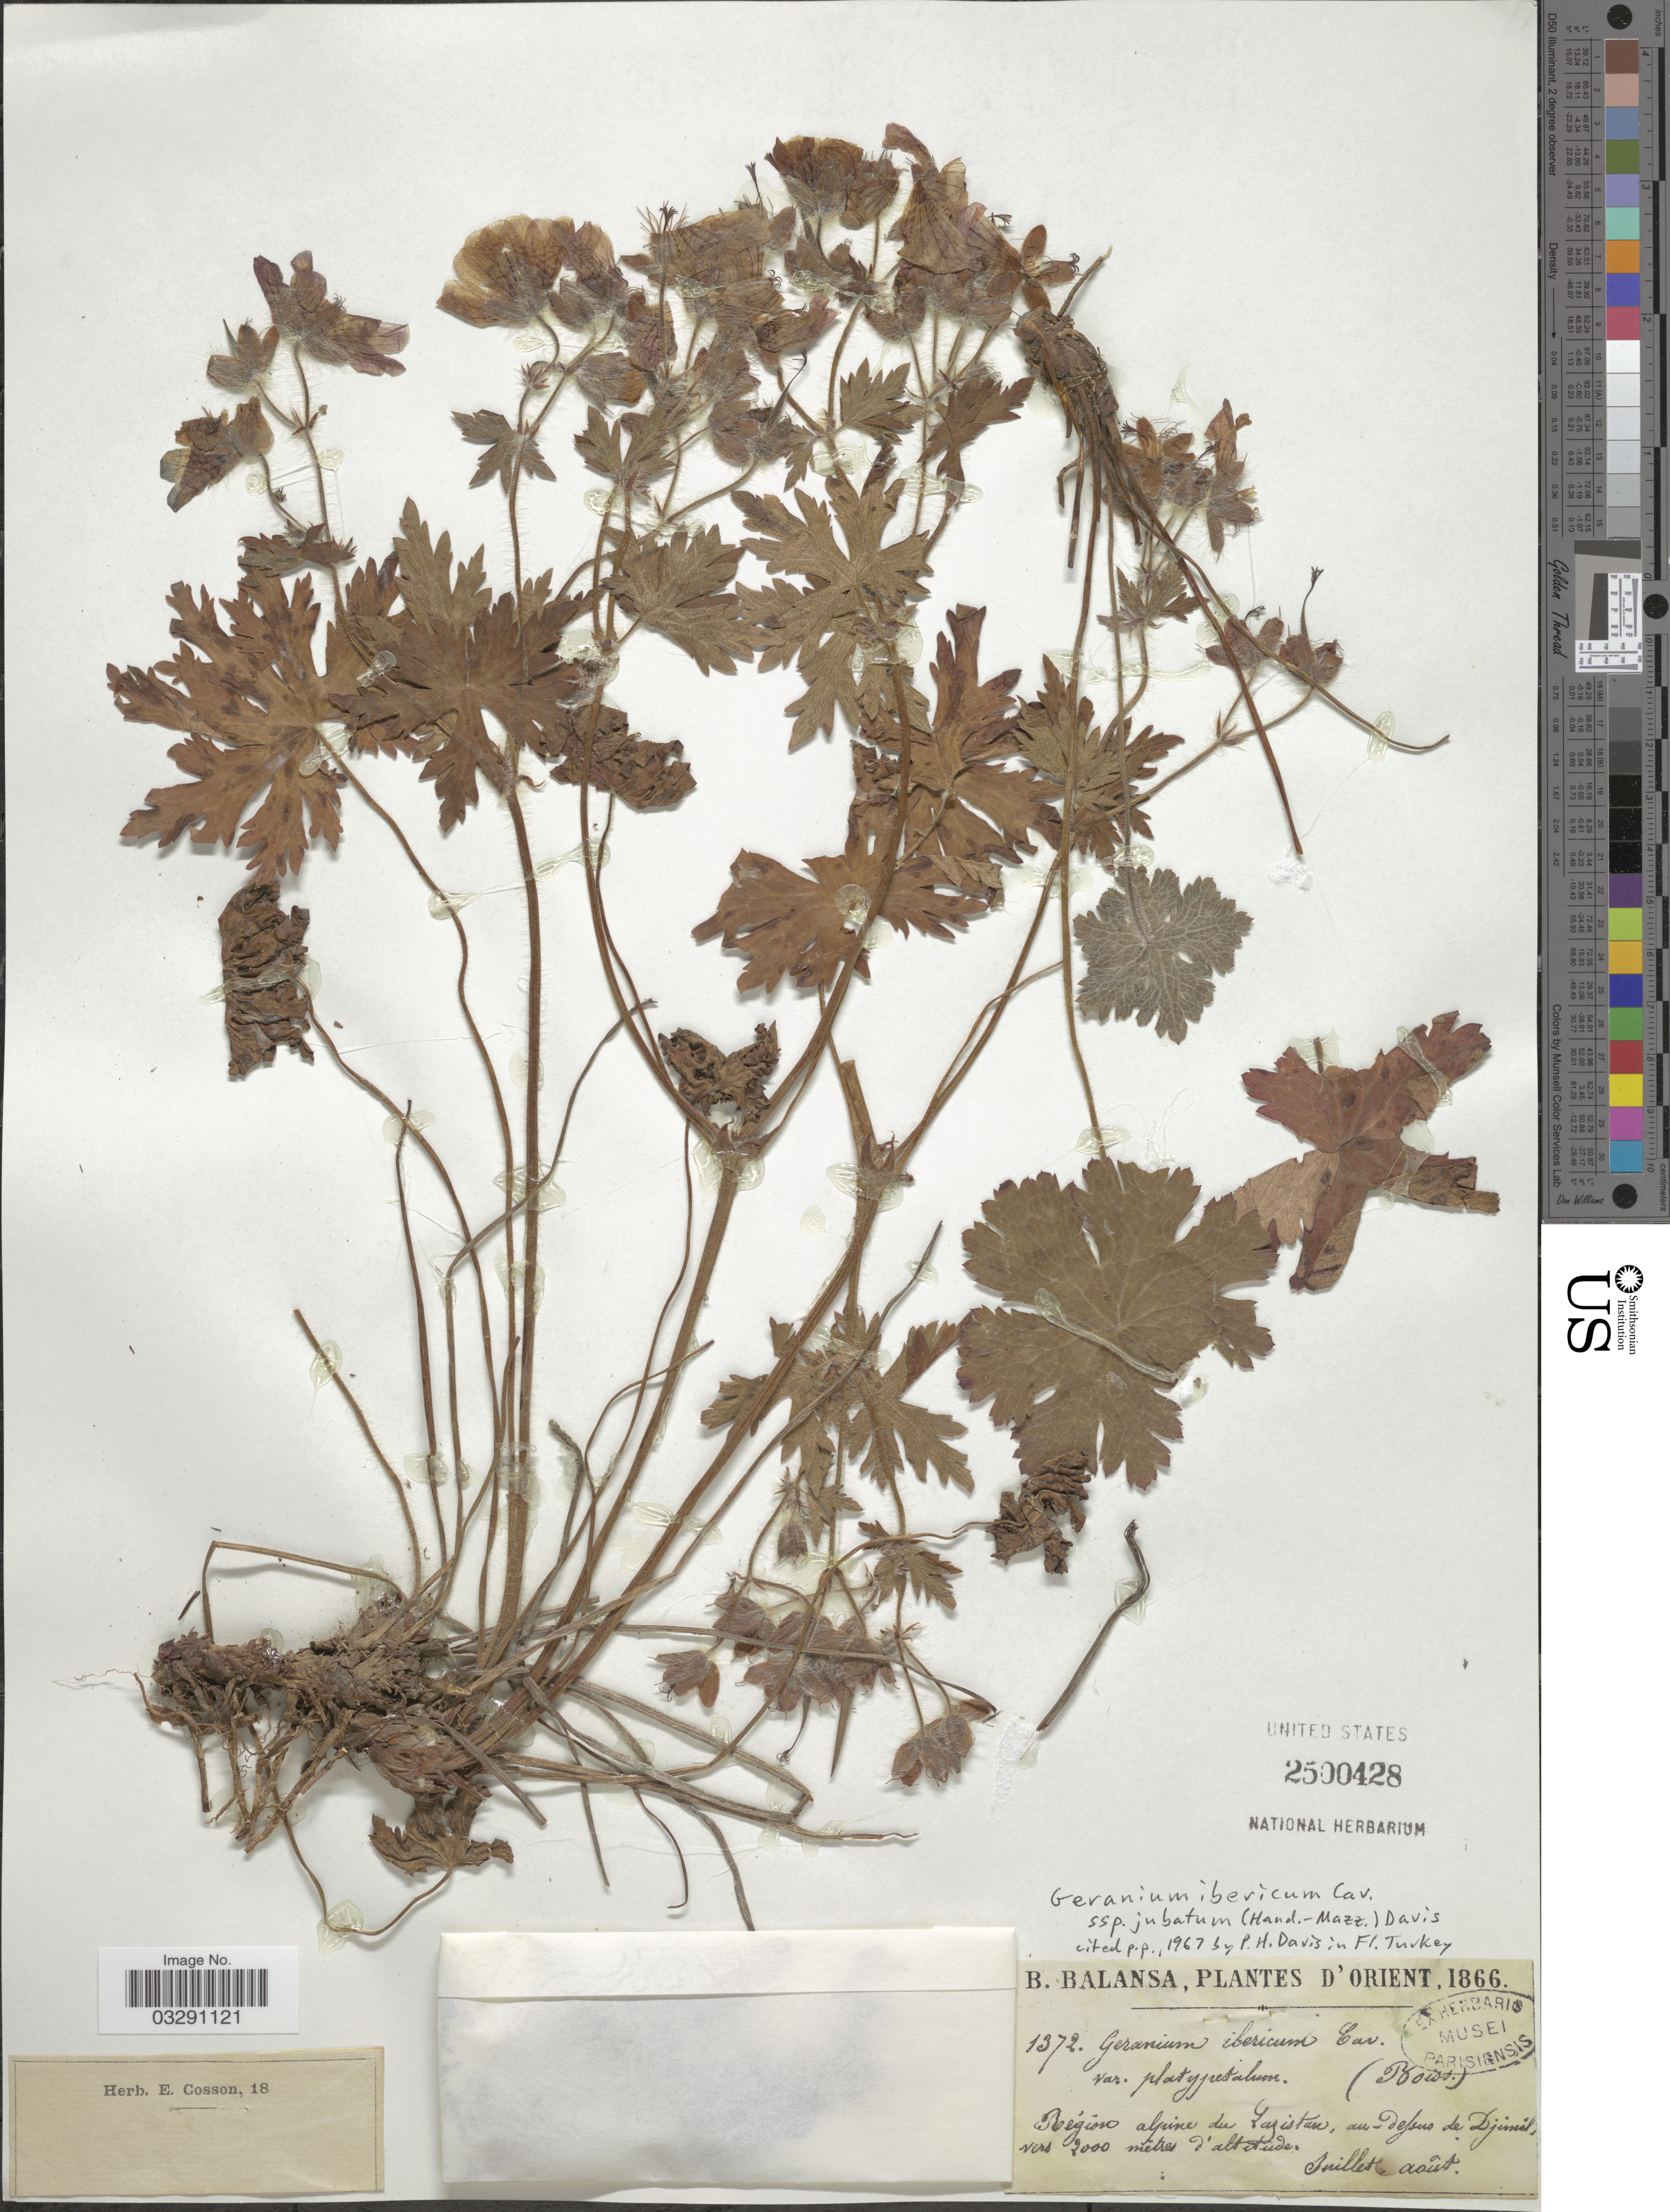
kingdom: Plantae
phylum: Tracheophyta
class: Magnoliopsida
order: Geraniales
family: Geraniaceae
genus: Geranium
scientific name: Geranium ibericum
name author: Cav.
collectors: B. Balansa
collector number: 1372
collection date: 1866-07/1866-08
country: Turkey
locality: D'Orient. Région alpine du Lazistan, au-dessus de Djimil.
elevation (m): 2000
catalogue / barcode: US 2500428